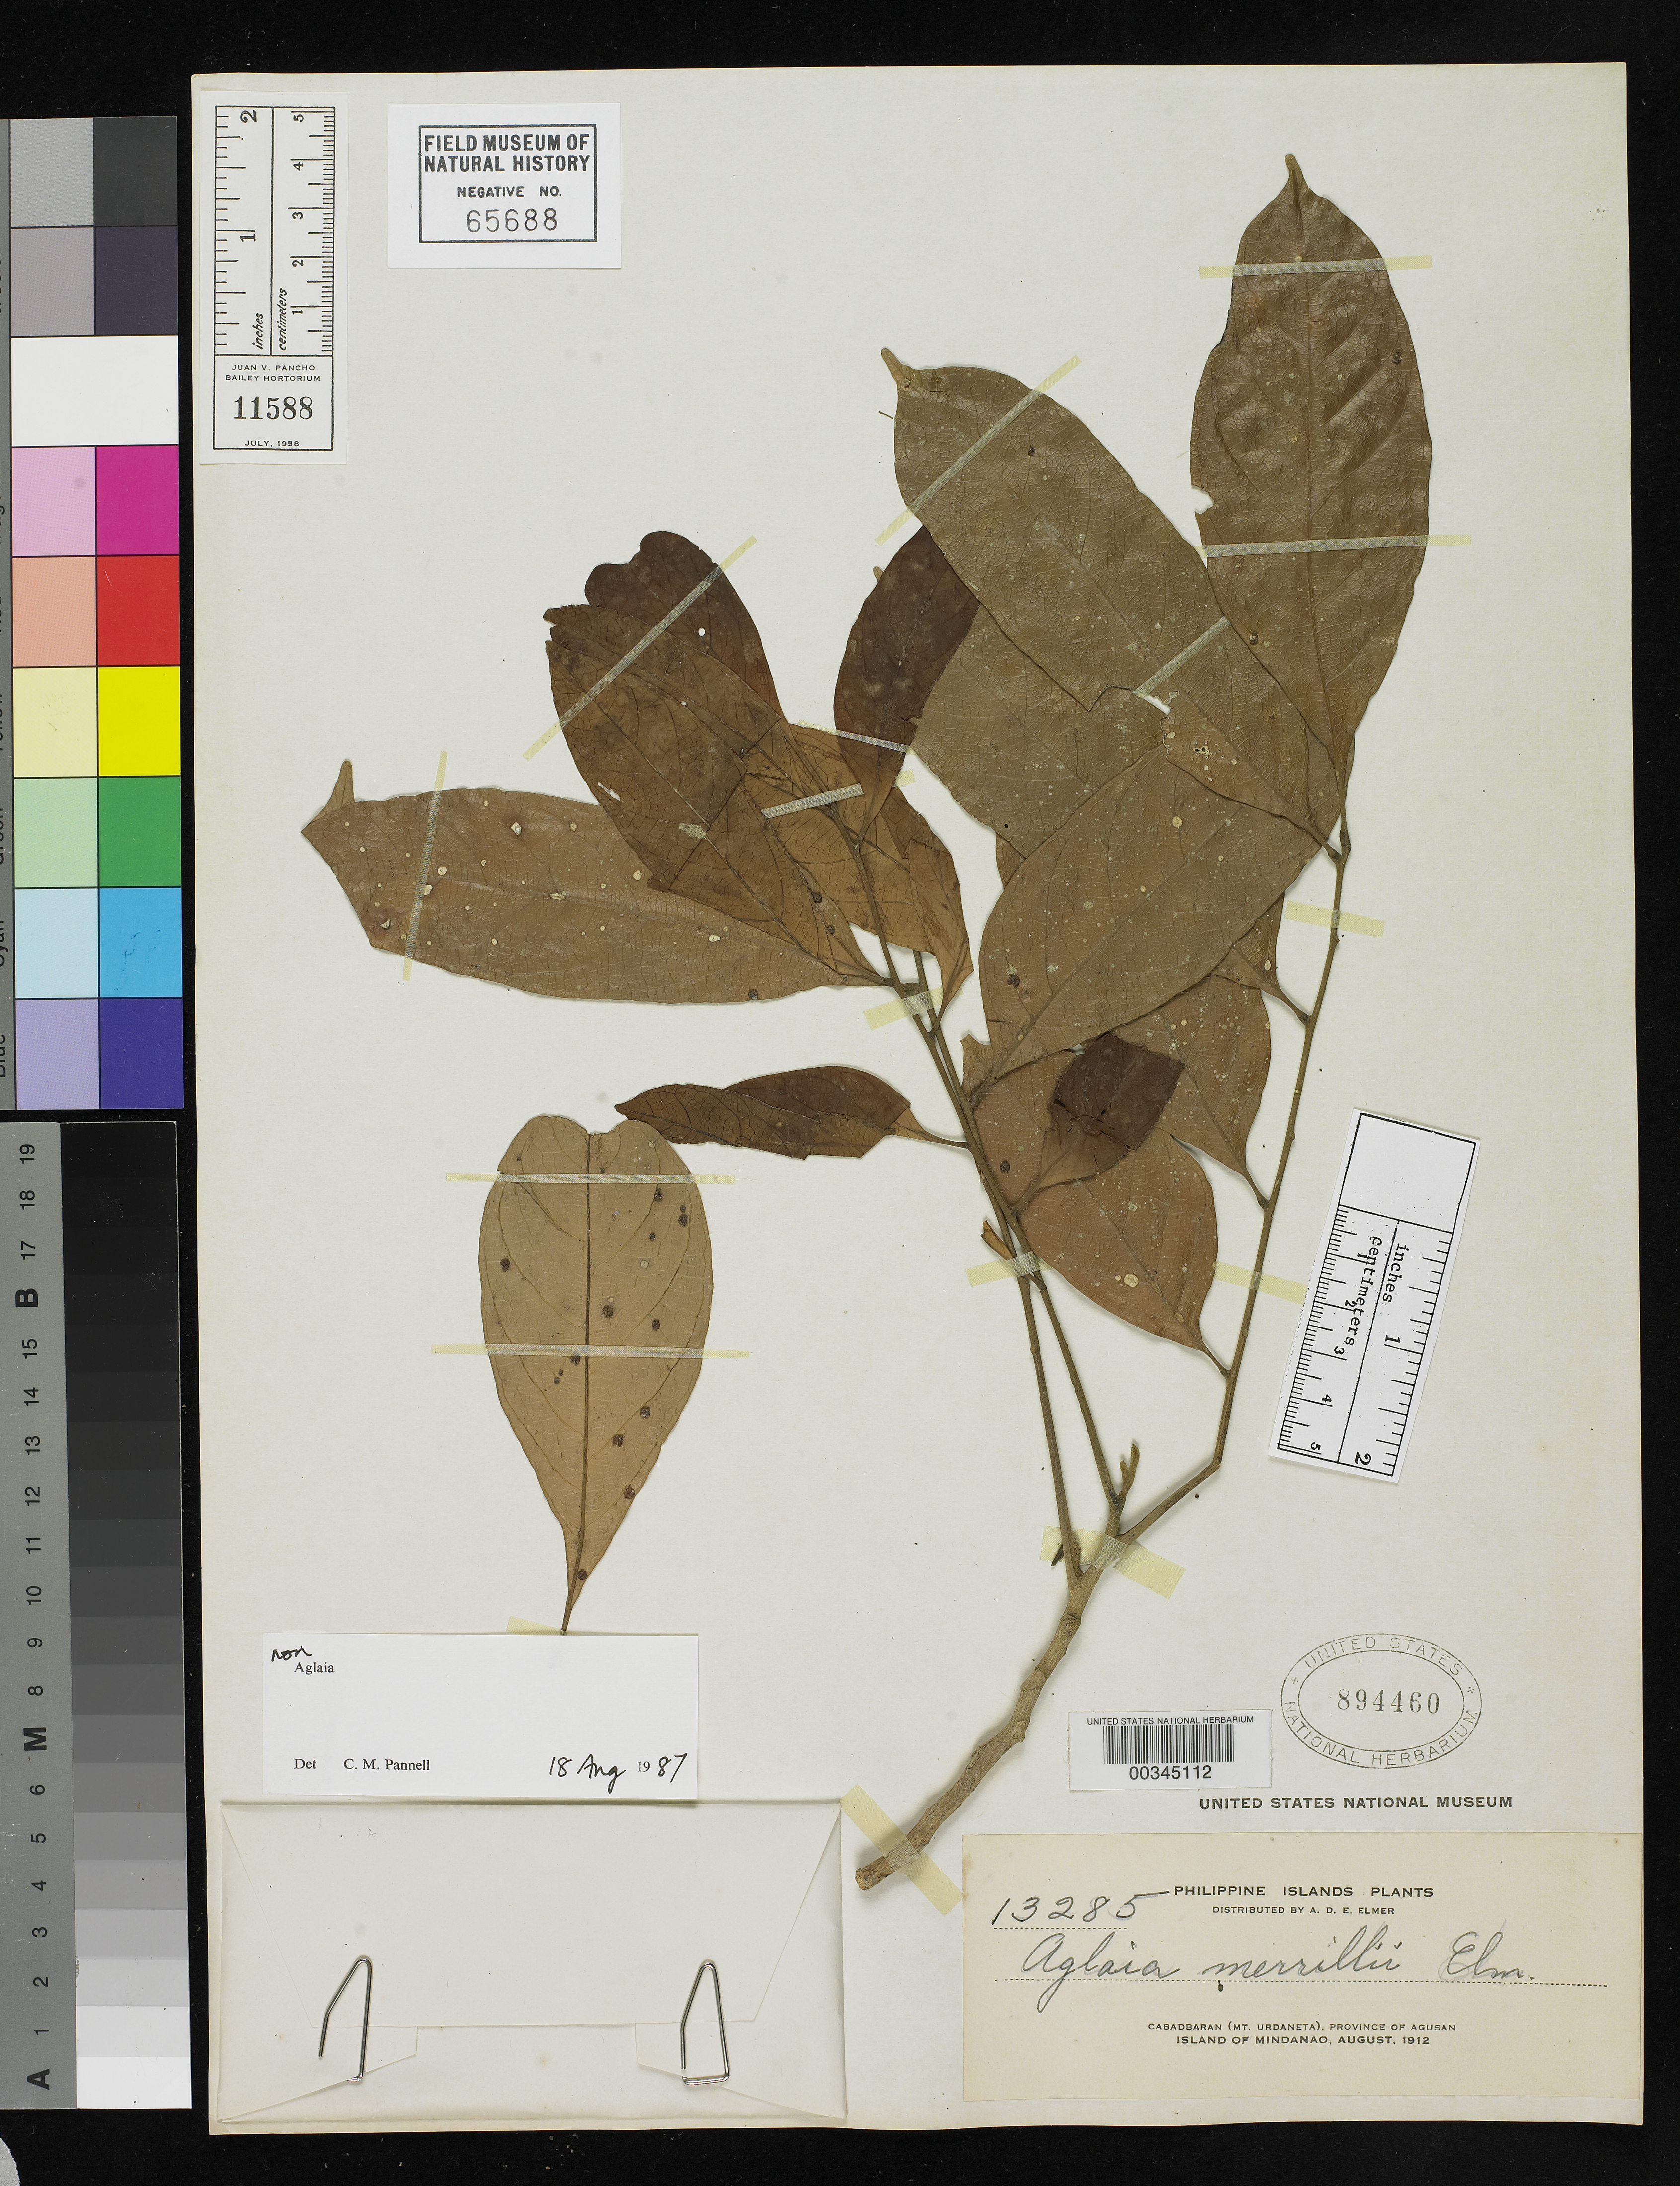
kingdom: Plantae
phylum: Tracheophyta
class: Magnoliopsida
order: Sapindales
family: Meliaceae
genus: Lansium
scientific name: Lansium domesticum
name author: Corrêa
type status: Voucher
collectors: A. D. E. Elmer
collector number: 13285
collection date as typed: Aug 1912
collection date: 1912-08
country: Philippines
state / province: Caraga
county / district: Agusan del Norte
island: Mindanao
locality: Cabadbaran (Mt. Urdaneta), Province of Agusan, Island of Mindanao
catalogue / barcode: US 894460